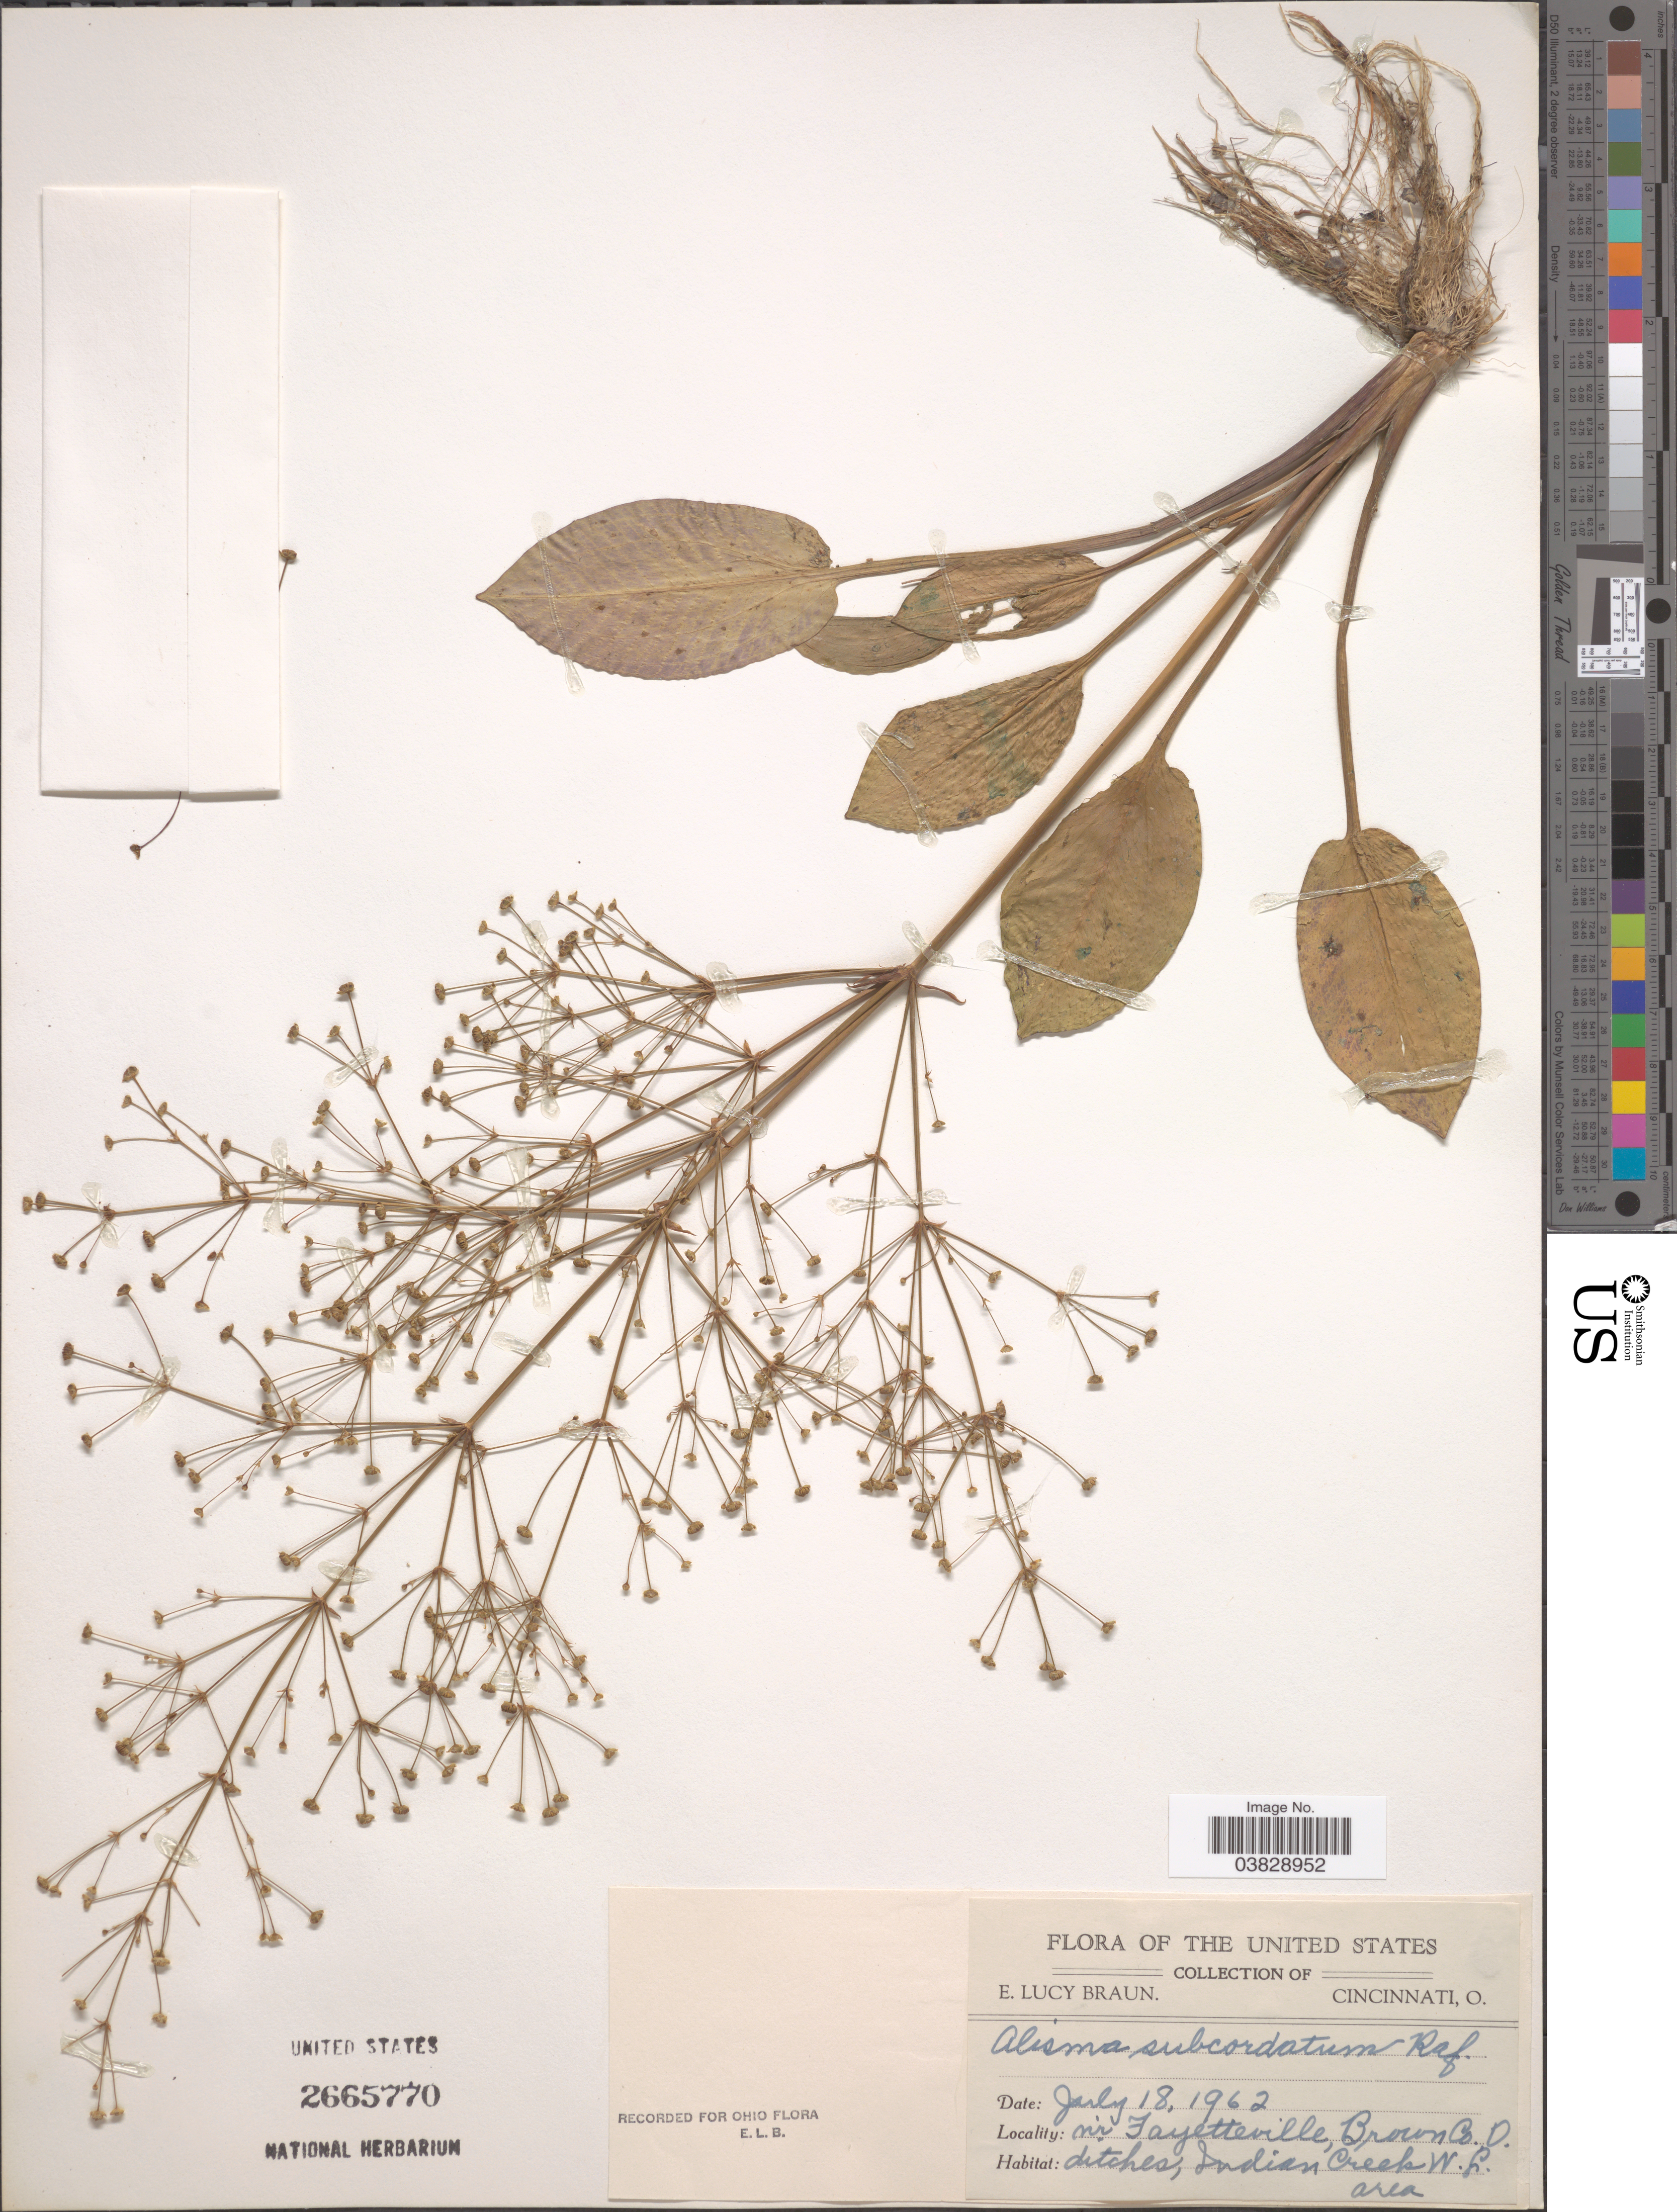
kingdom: Plantae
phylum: Tracheophyta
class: Liliopsida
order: Alismatales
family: Alismataceae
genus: Alisma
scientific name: Alisma plantago-aquatica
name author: L.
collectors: E. L. Braun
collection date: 1962-07-18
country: United States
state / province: Ohio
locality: Nr Fayetteville, Brown Co. Ditches, Indian Creek W. L. area.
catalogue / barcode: US 2665770